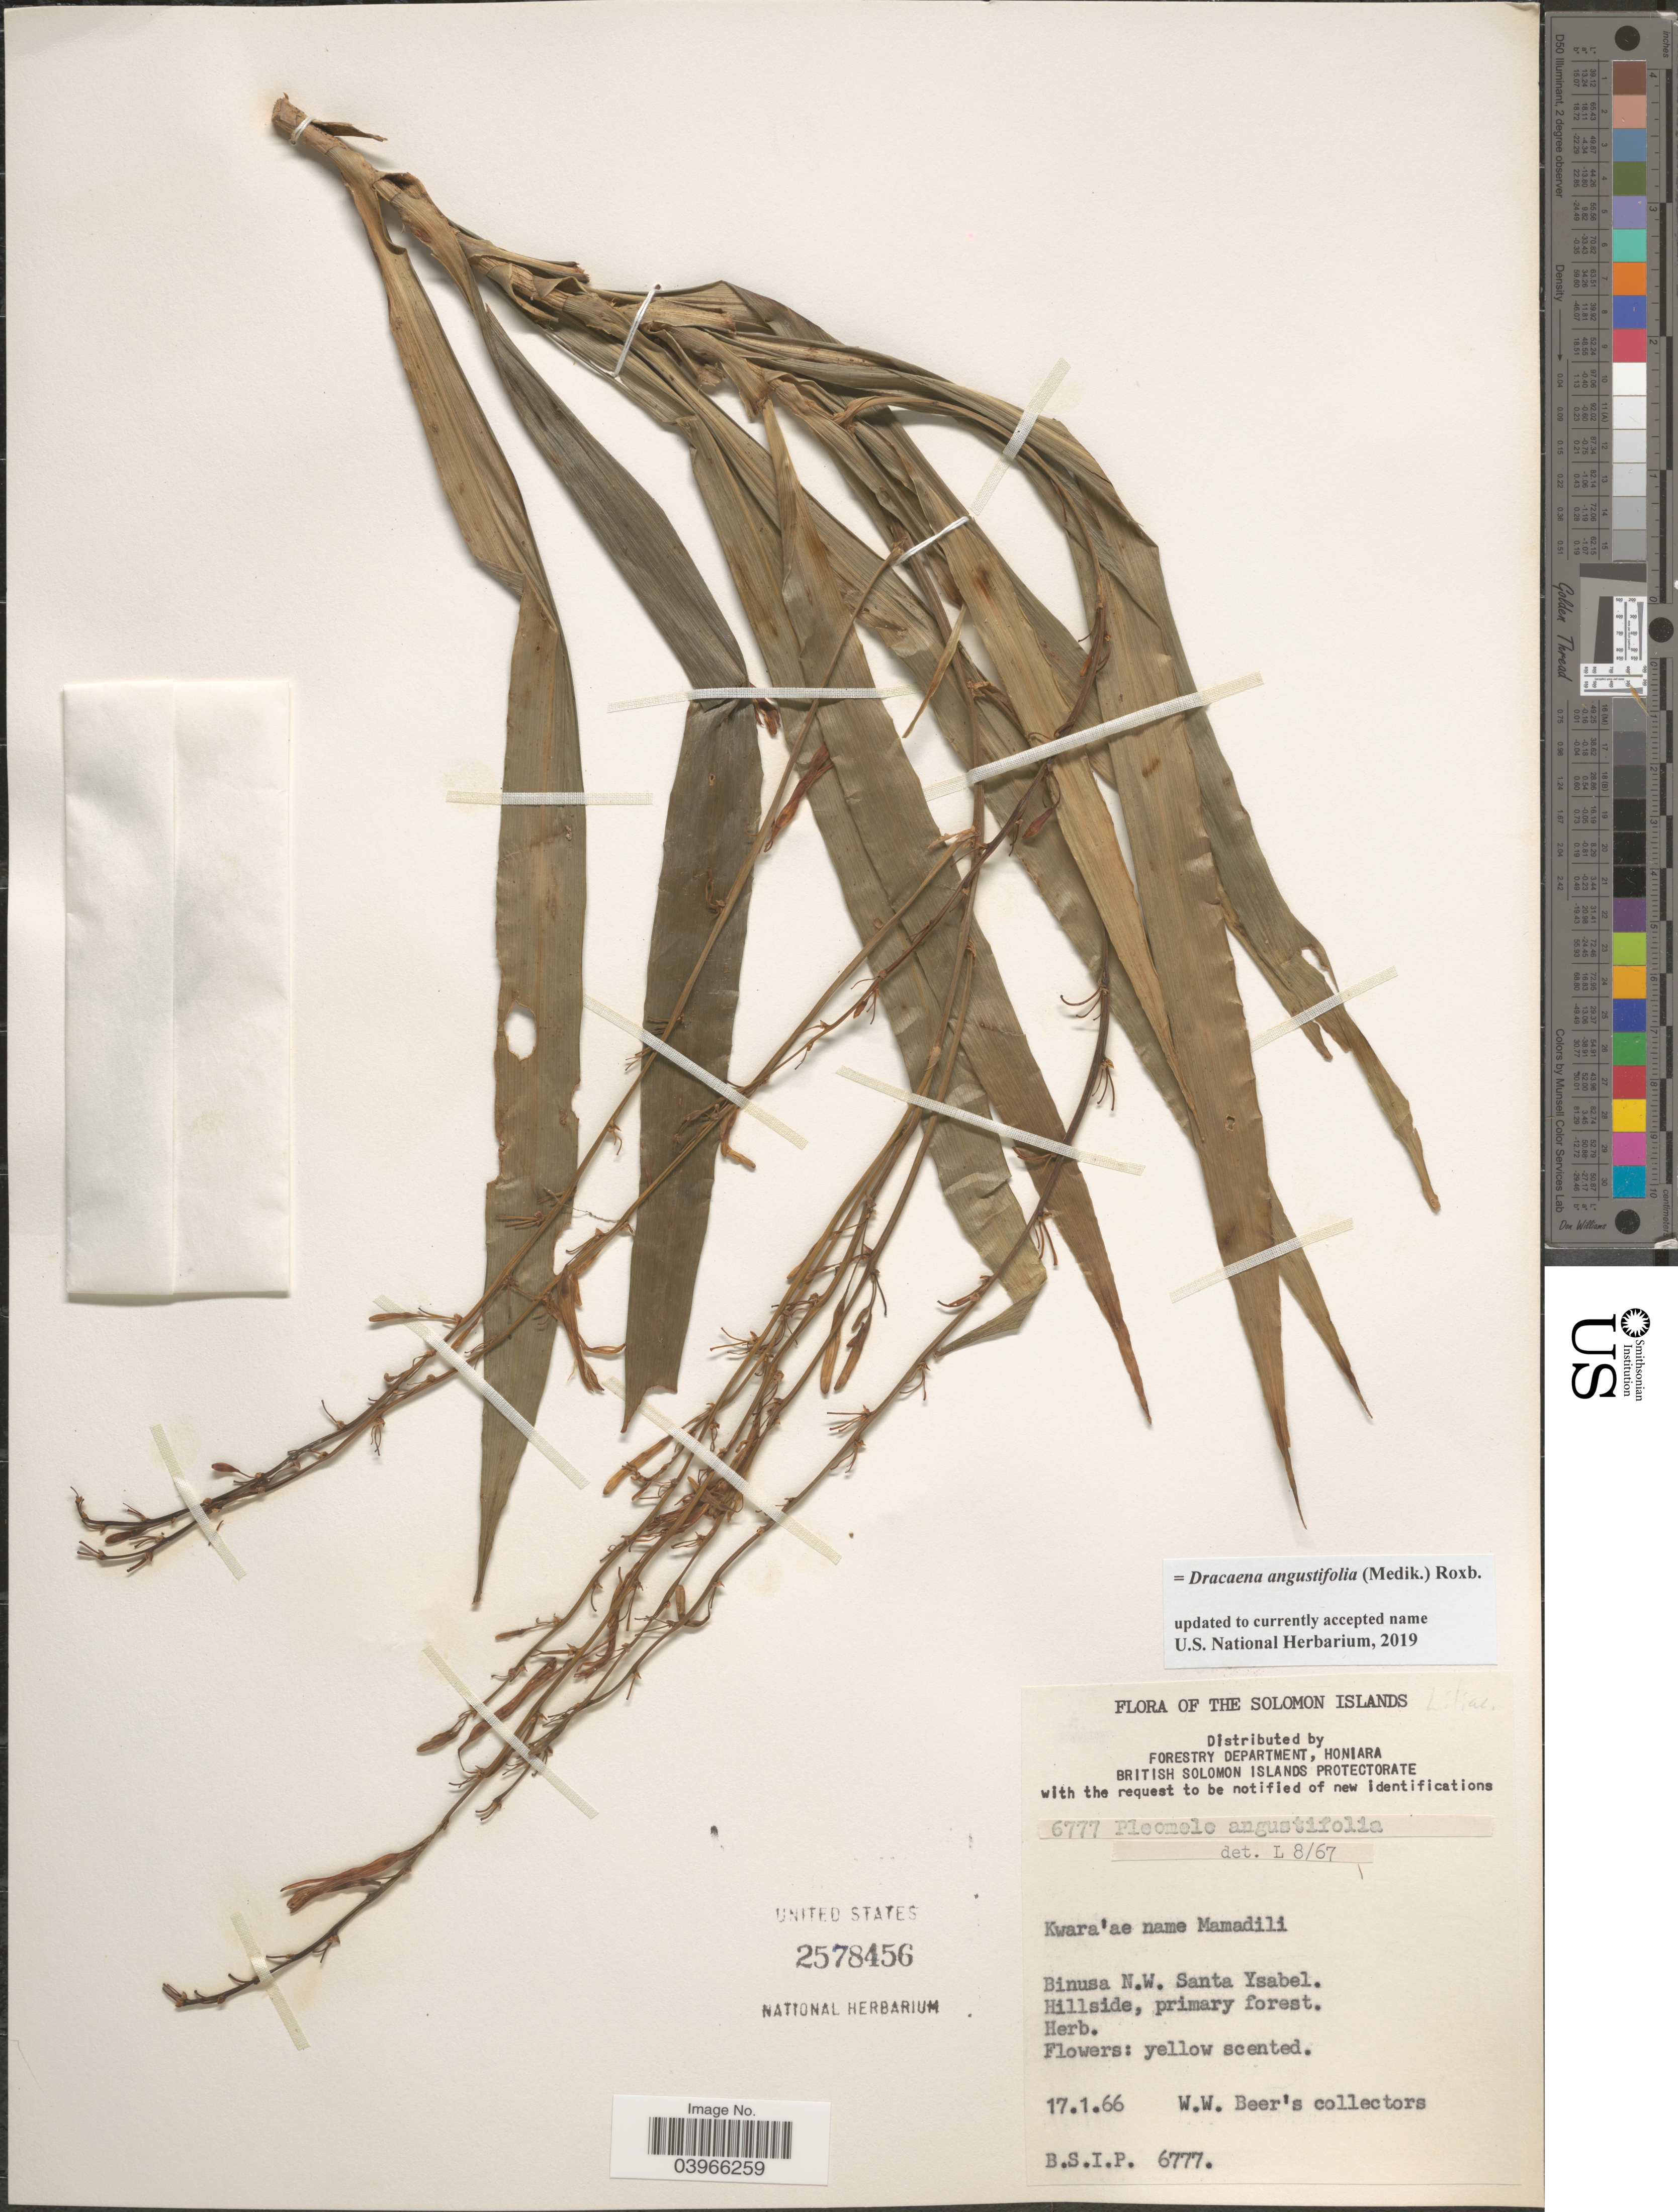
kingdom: Plantae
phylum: Tracheophyta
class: Liliopsida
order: Asparagales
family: Asparagaceae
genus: Dracaena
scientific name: Dracaena angustifolia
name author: (Medik.) Roxb.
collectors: W. Beer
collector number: B.S.I.P. 6777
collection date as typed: Transcribed d/m/y: 17/1/66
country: Solomon Islands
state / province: Solomon Islands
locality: Binusa N.W. Santa Ysabel. Hillside.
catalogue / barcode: US 2578456